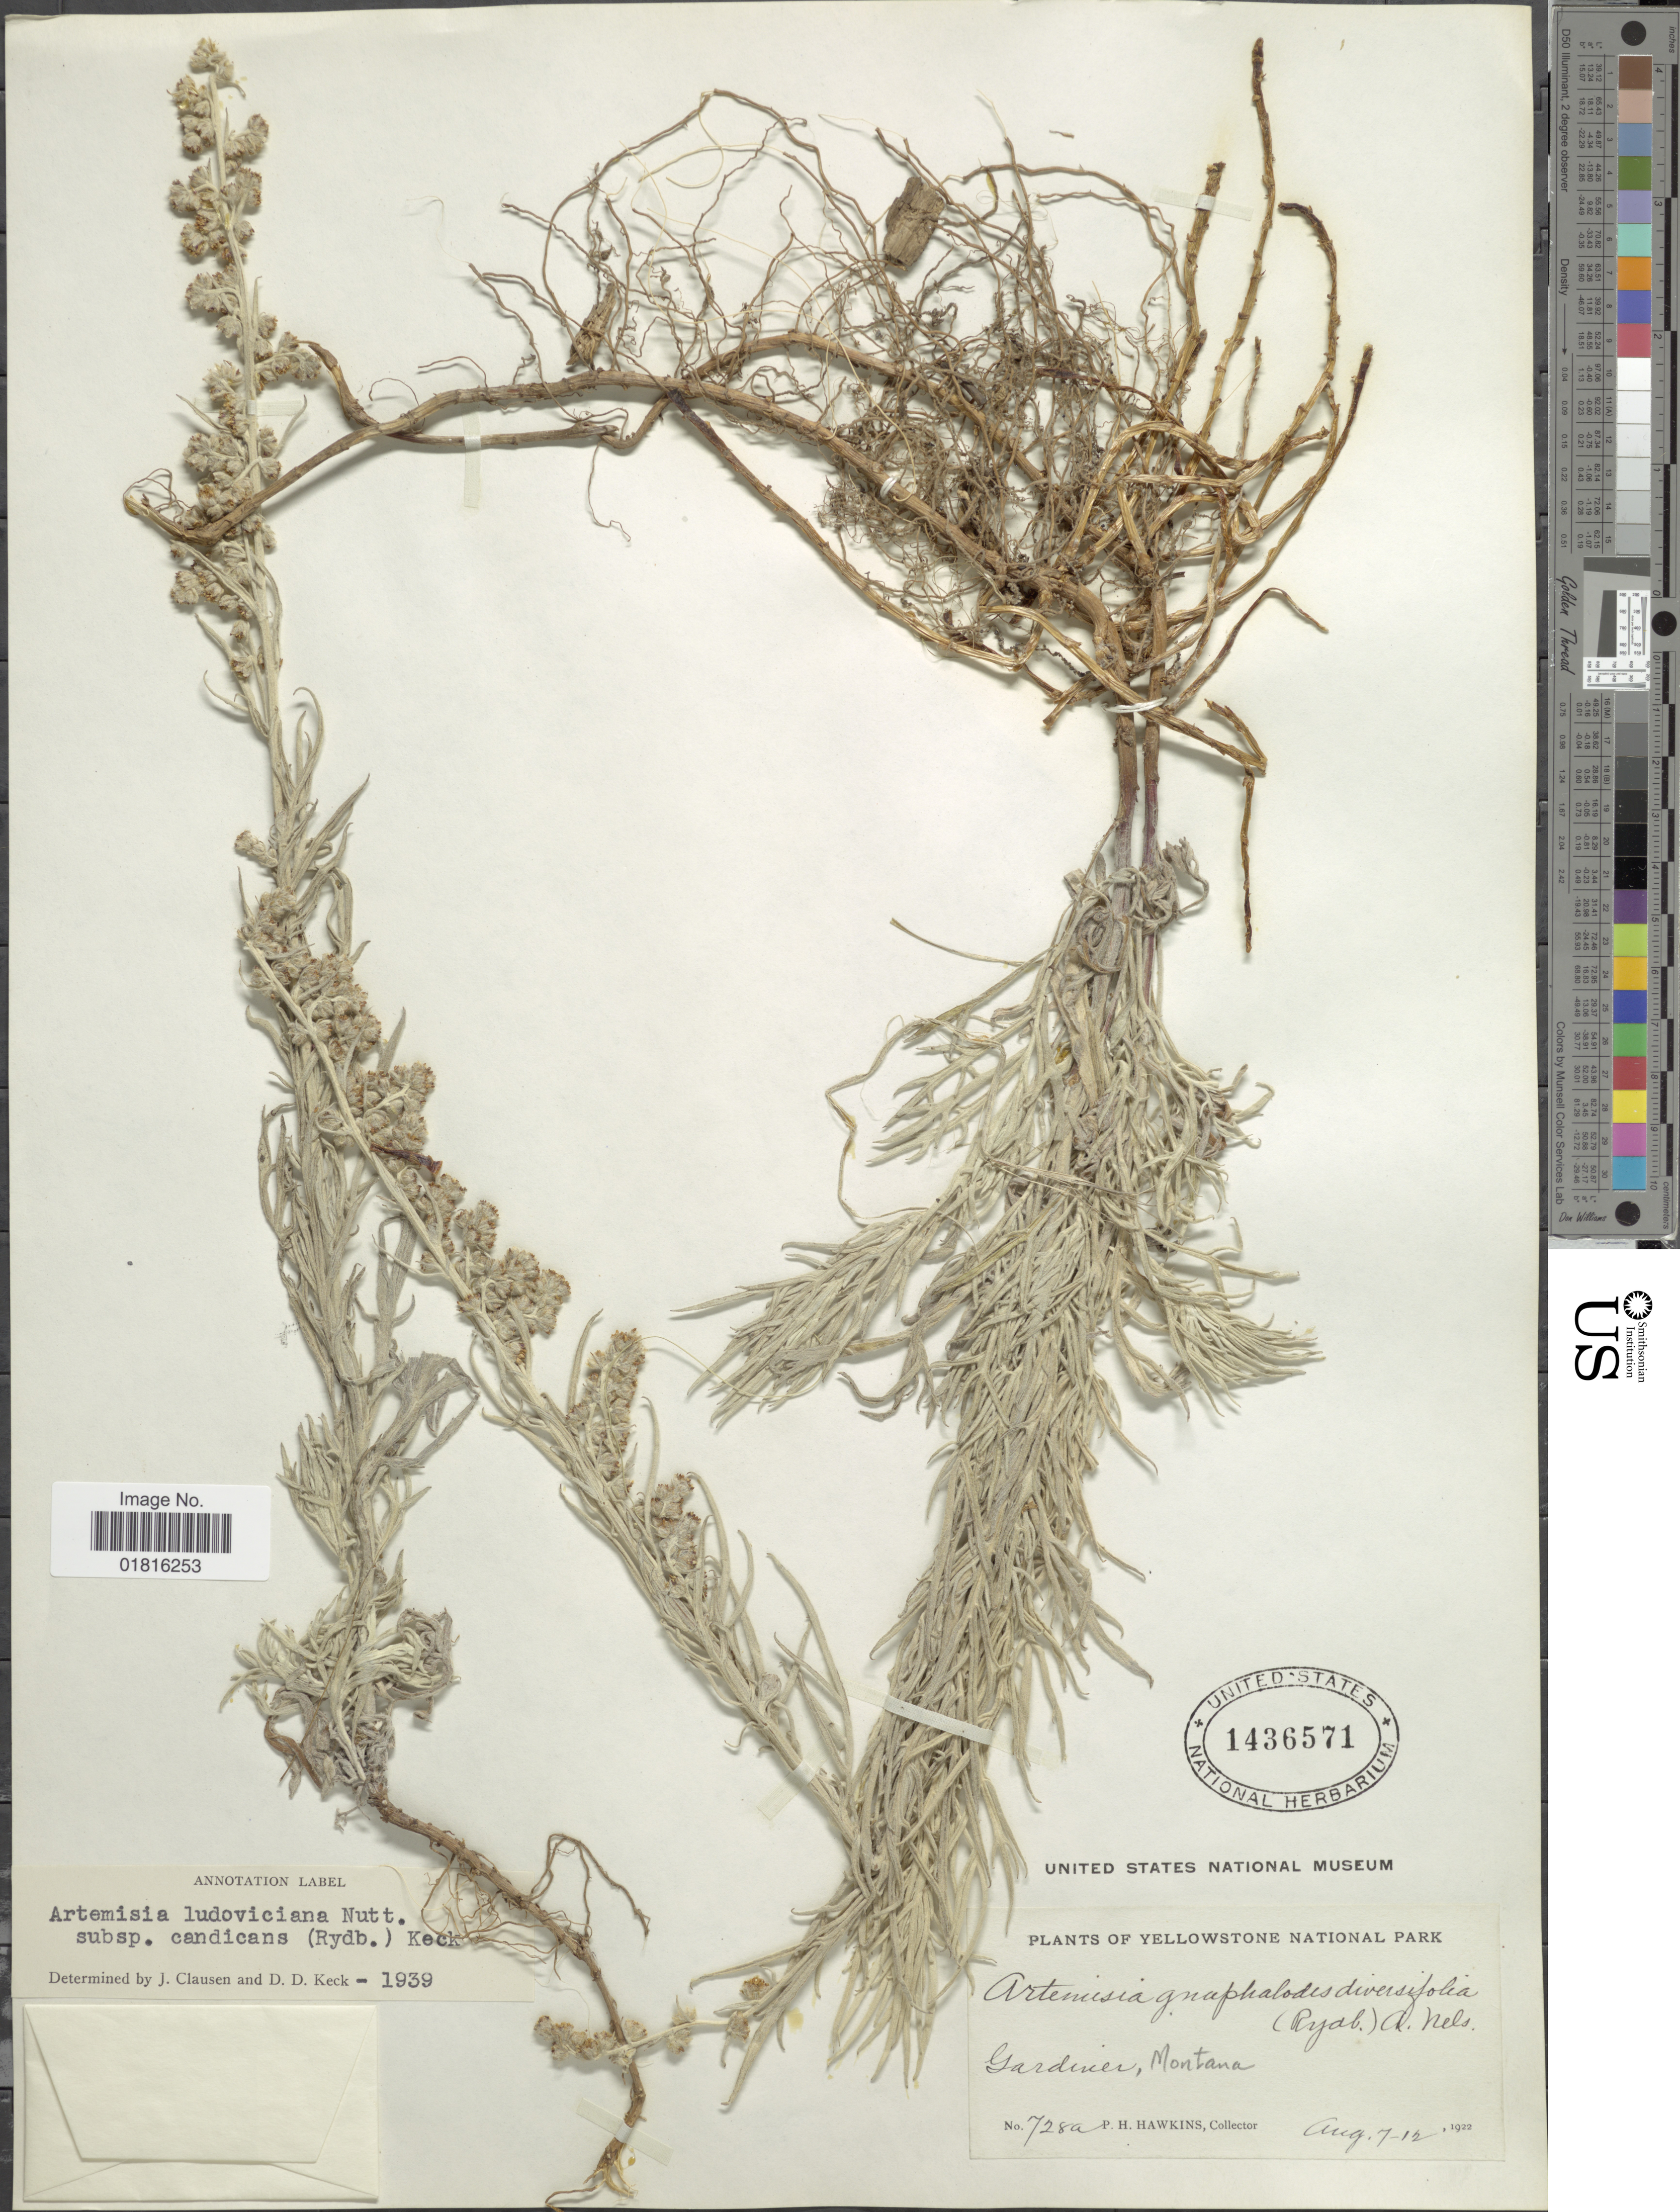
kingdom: Plantae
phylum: Tracheophyta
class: Magnoliopsida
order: Asterales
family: Asteraceae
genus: Artemisia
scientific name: Artemisia ludoviciana subsp. candicans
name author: (Rydb.) D.D. Keck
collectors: P. Hawkins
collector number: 728a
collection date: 1922-08-07/1922-08-12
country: United States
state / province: Montana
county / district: Park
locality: Yellowstone National Park, Gardiner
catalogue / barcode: US 1436571